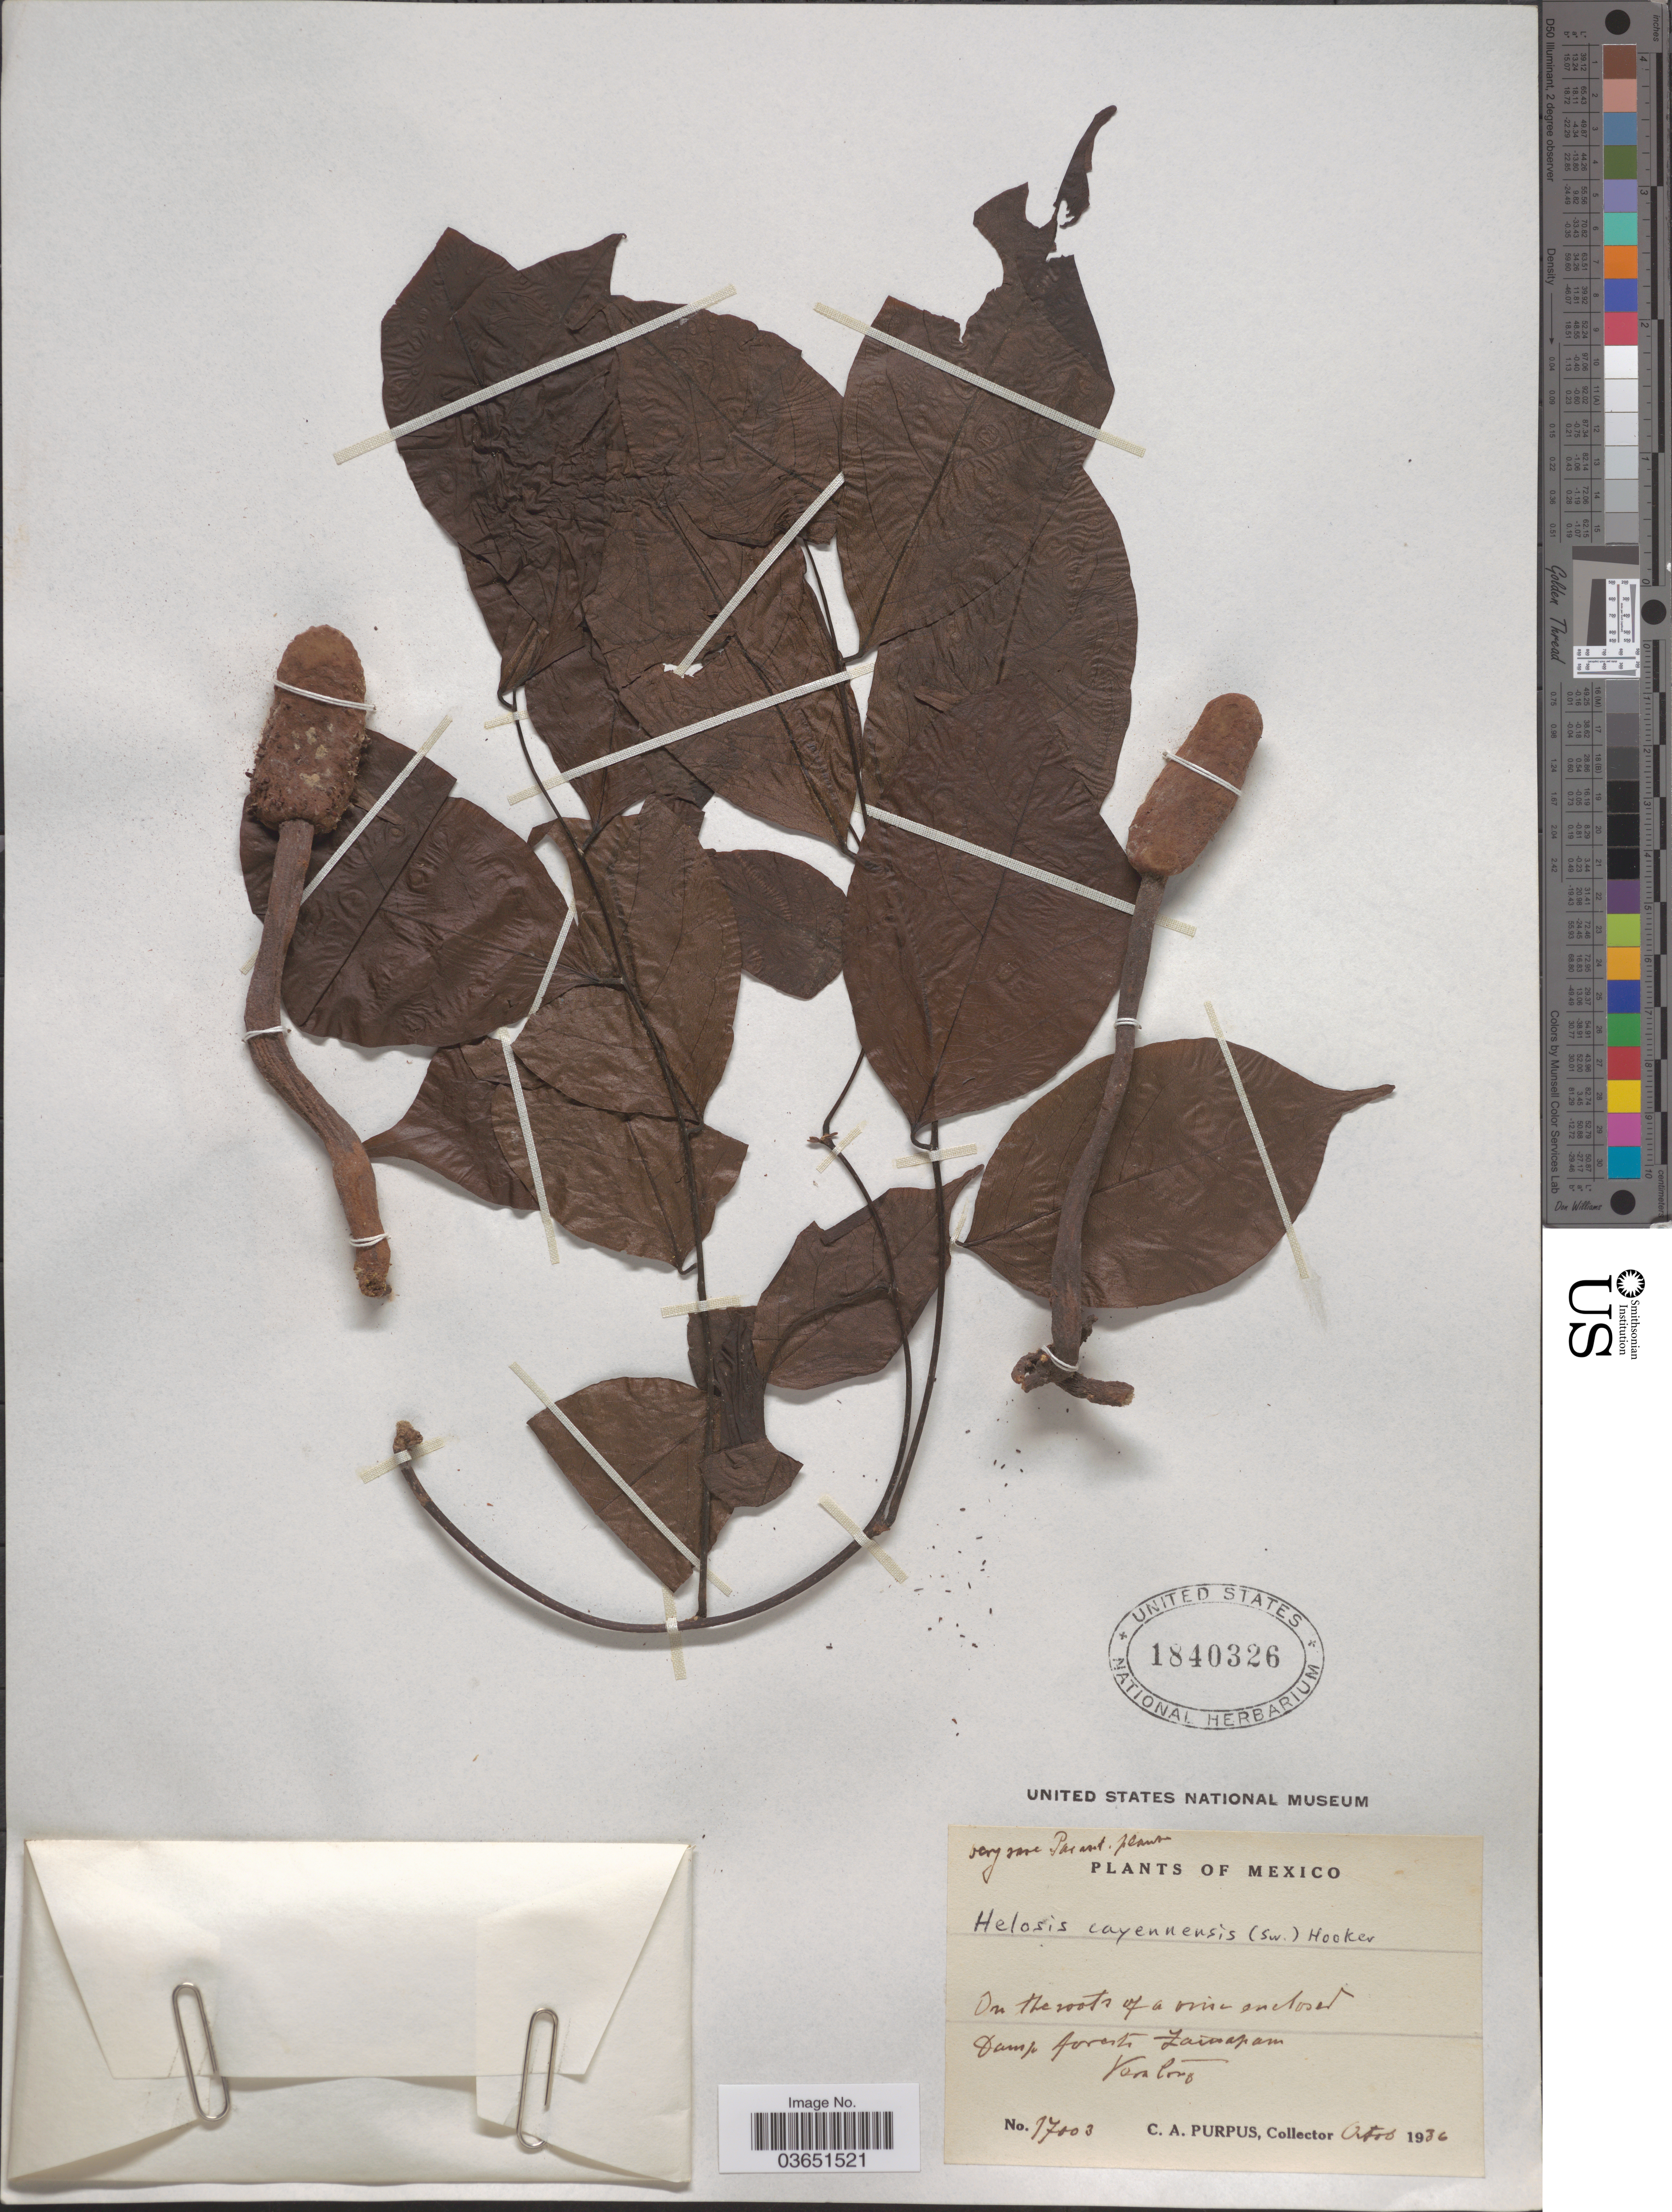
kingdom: Plantae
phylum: Tracheophyta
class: Magnoliopsida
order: Santalales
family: Balanophoraceae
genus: Helosis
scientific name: Helosis cayennensis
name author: (Sw.) Spreng.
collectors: C. A. Purpus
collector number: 17003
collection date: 1936-10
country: Mexico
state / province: Veracruz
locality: Damp forests Zaicapam. Vera Cruz.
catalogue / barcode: US 1840326